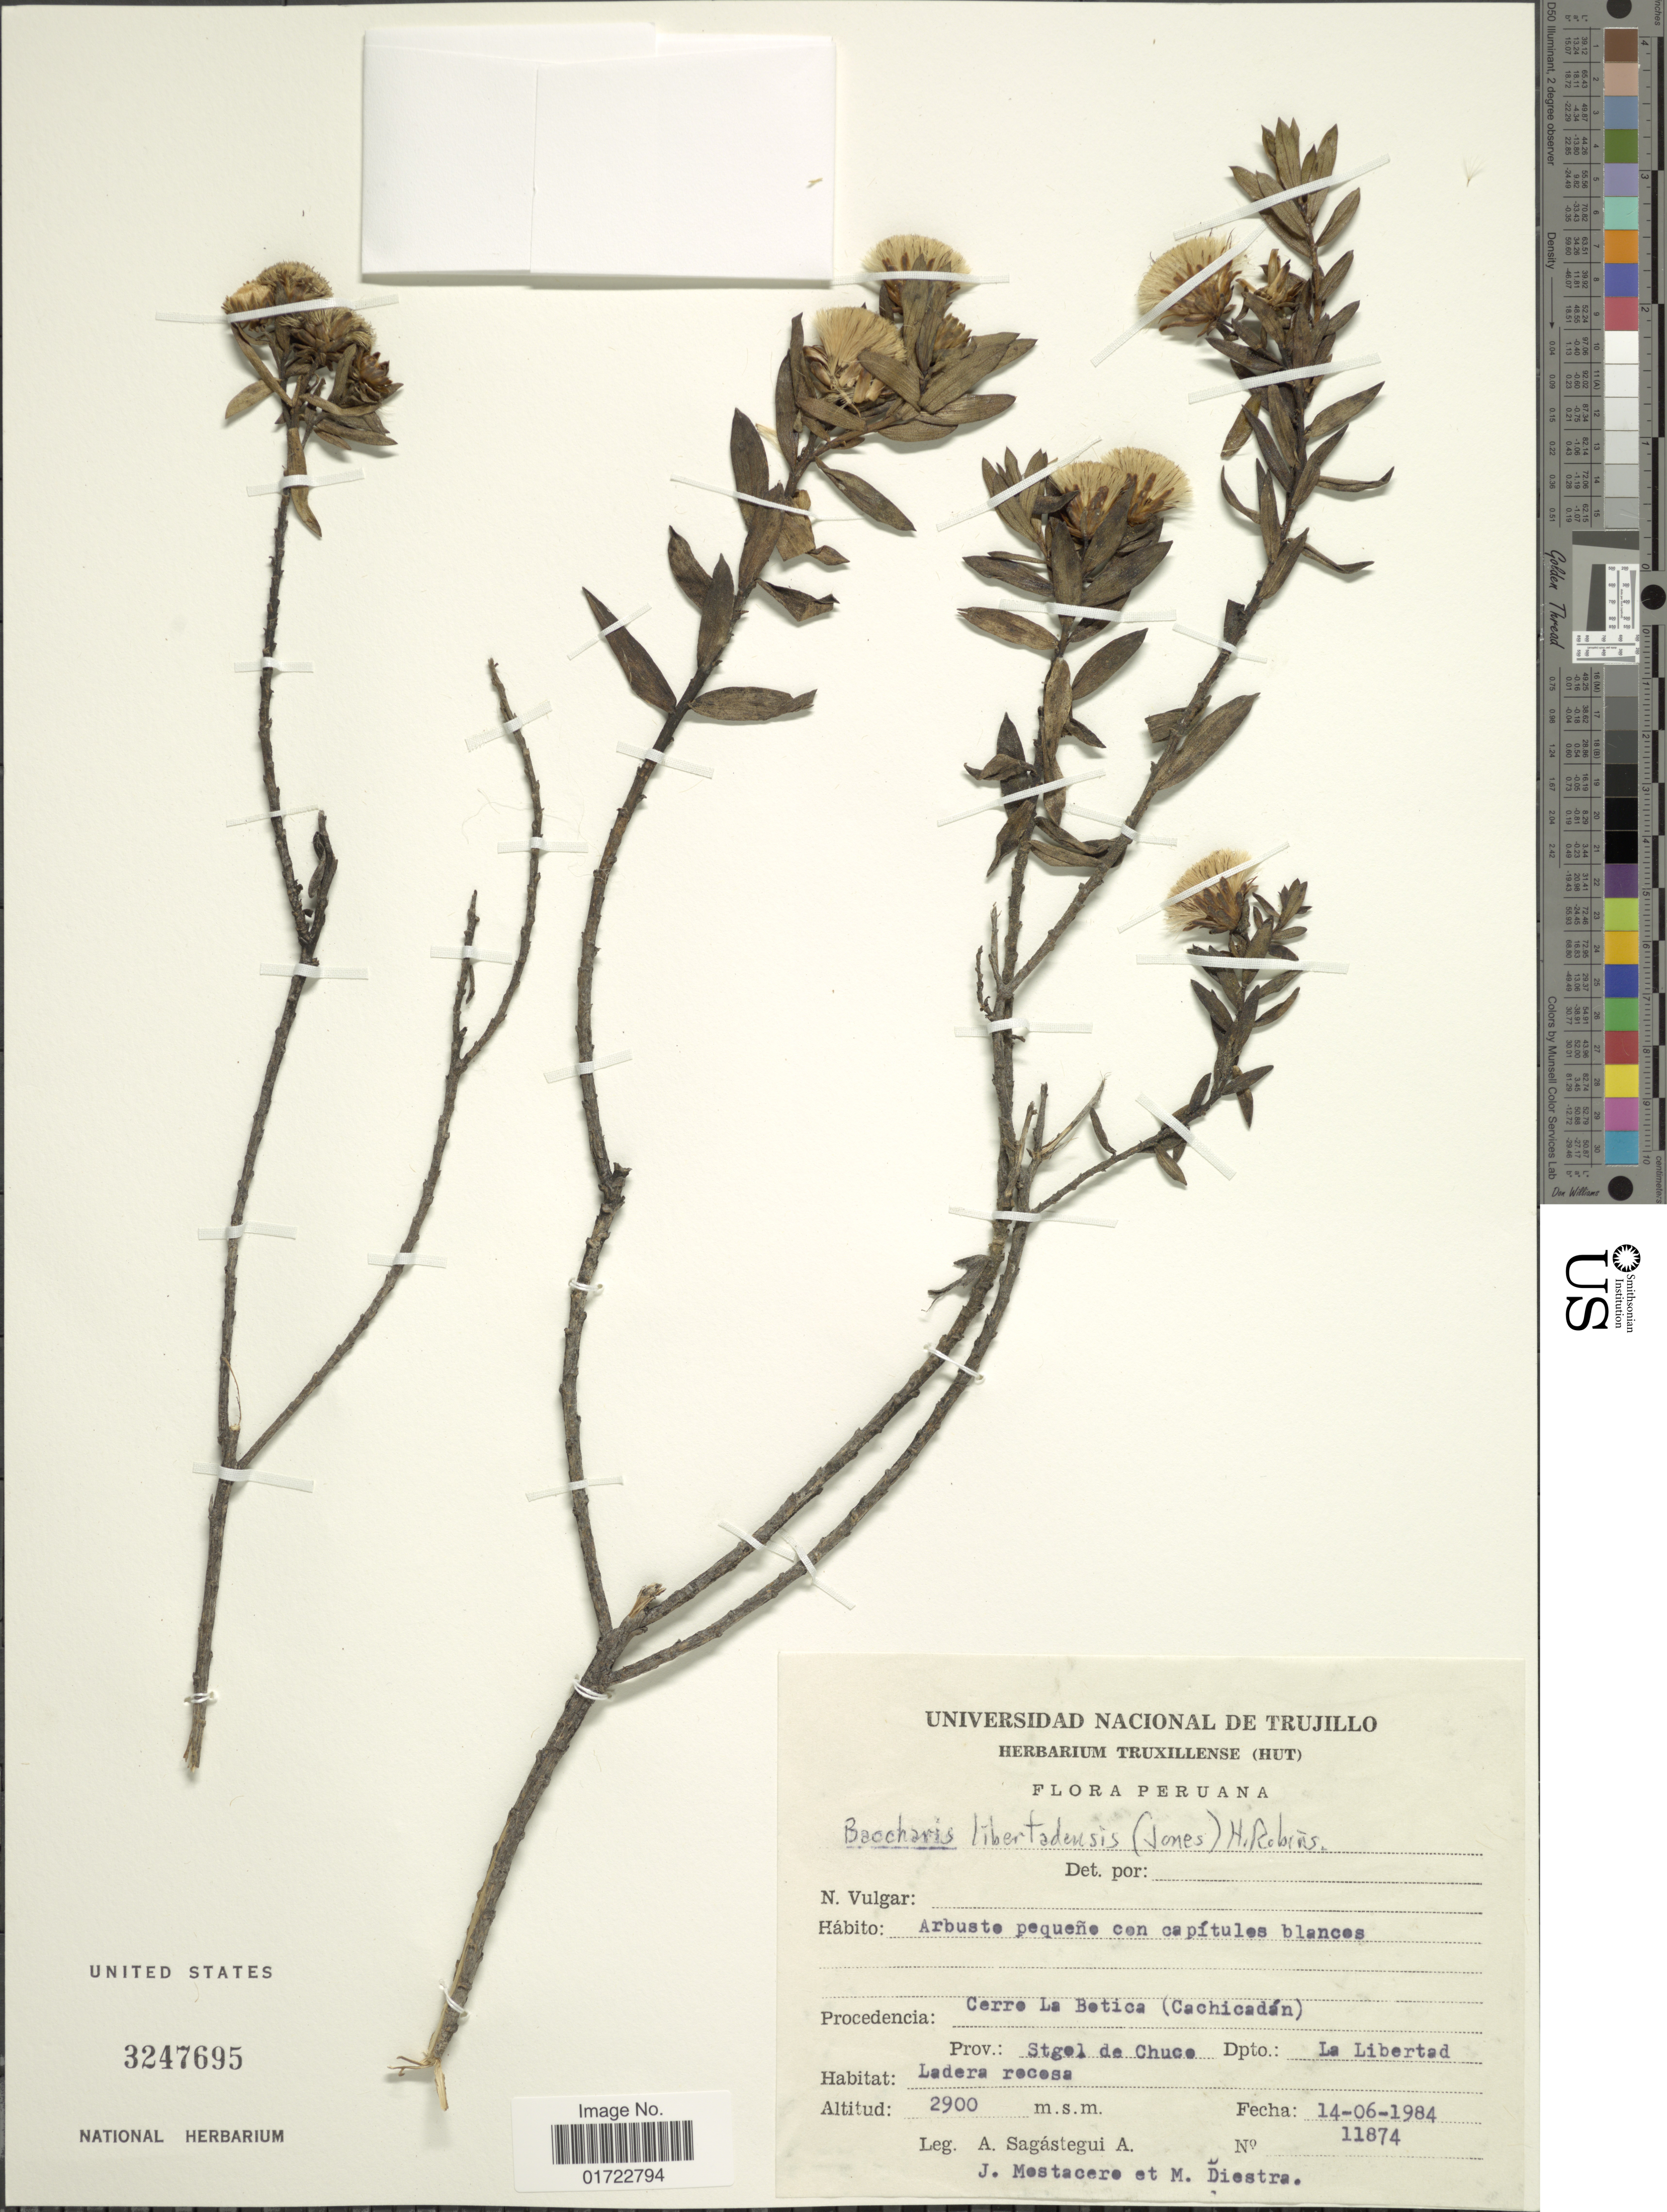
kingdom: Plantae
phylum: Tracheophyta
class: Magnoliopsida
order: Asterales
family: Asteraceae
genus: Baccharis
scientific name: Baccharis libertadensis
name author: (S.B. Jones) H. Rob.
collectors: A. Sagástegui A., J. Mostacero & M. Diestra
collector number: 11874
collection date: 1984-06-14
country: Peru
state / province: La Libertad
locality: Prov. Stgel de Chuce, Cerre La Betica (Cachicadán).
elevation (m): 2900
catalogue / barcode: US 3247695